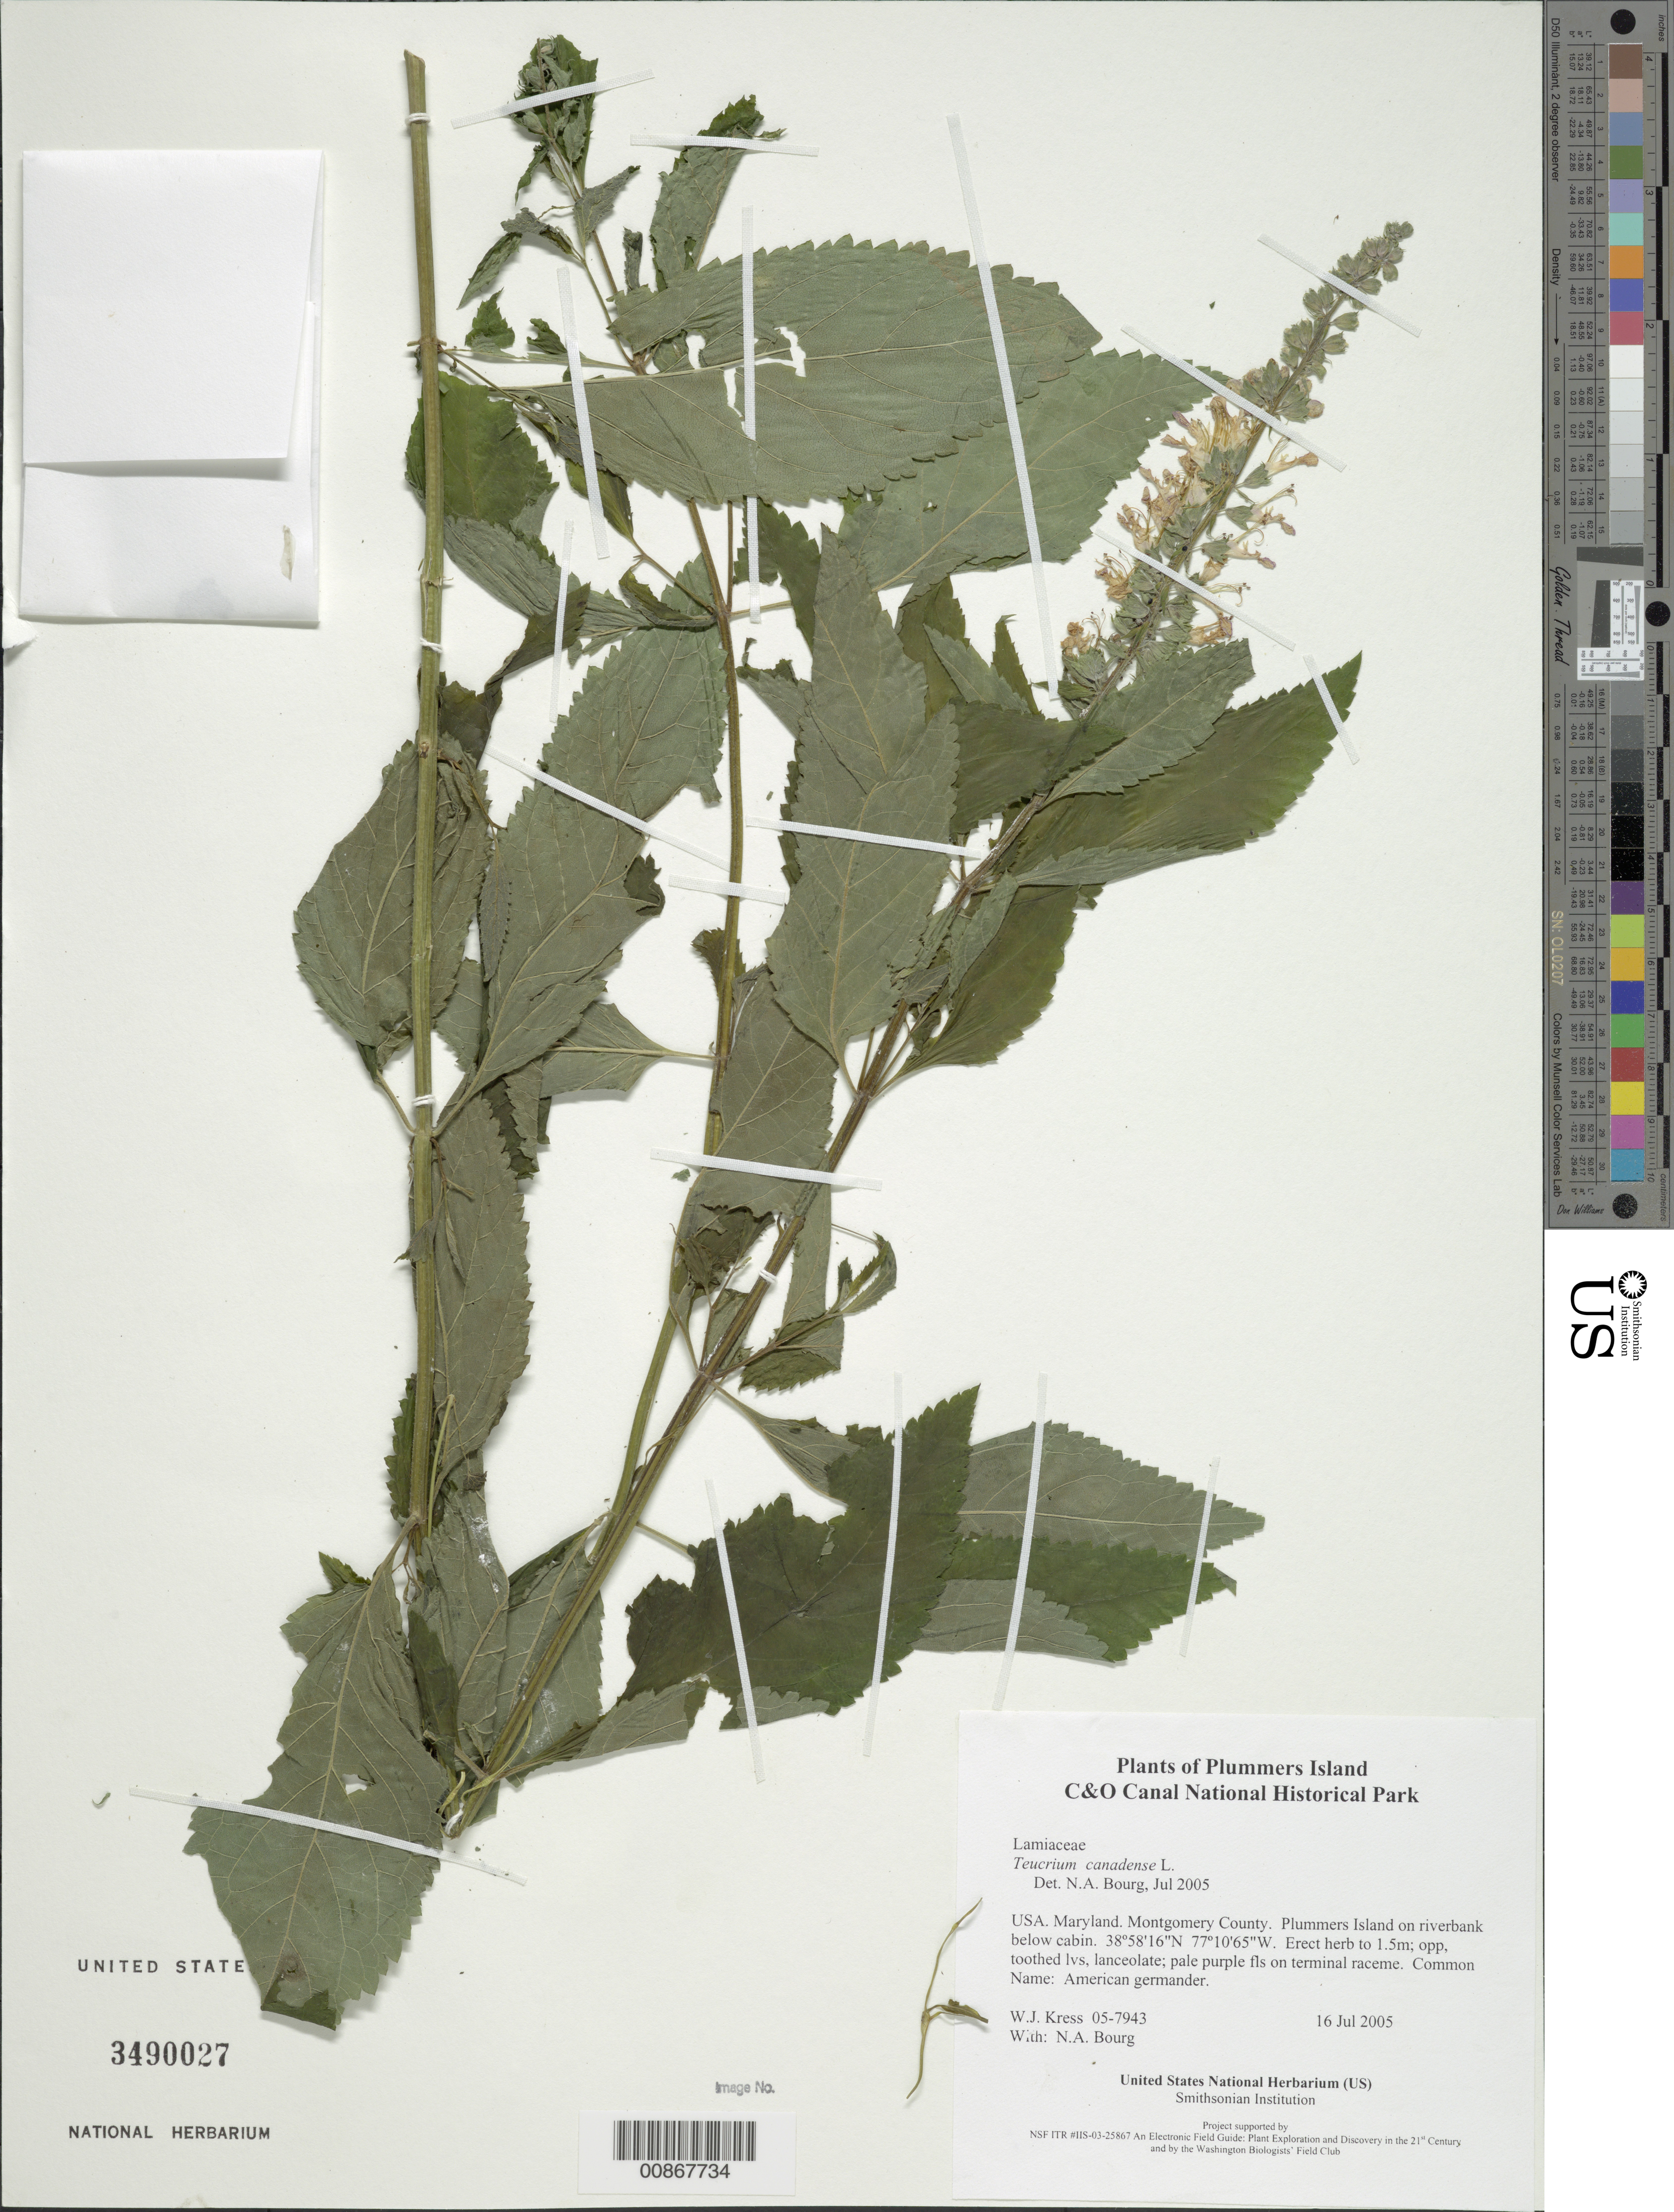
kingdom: Plantae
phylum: Tracheophyta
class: Magnoliopsida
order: Lamiales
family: Lamiaceae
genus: Teucrium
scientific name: Teucrium canadense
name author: L.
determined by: Bourg, N. A.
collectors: W. J. Kress & N. A. Bourg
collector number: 05-7943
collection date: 2005-07-16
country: United States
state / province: Maryland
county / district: Montgomery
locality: Chesapeake and Ohio Canal National Historical Park, Plummers Island on riverbank below cabin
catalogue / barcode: US 3490027